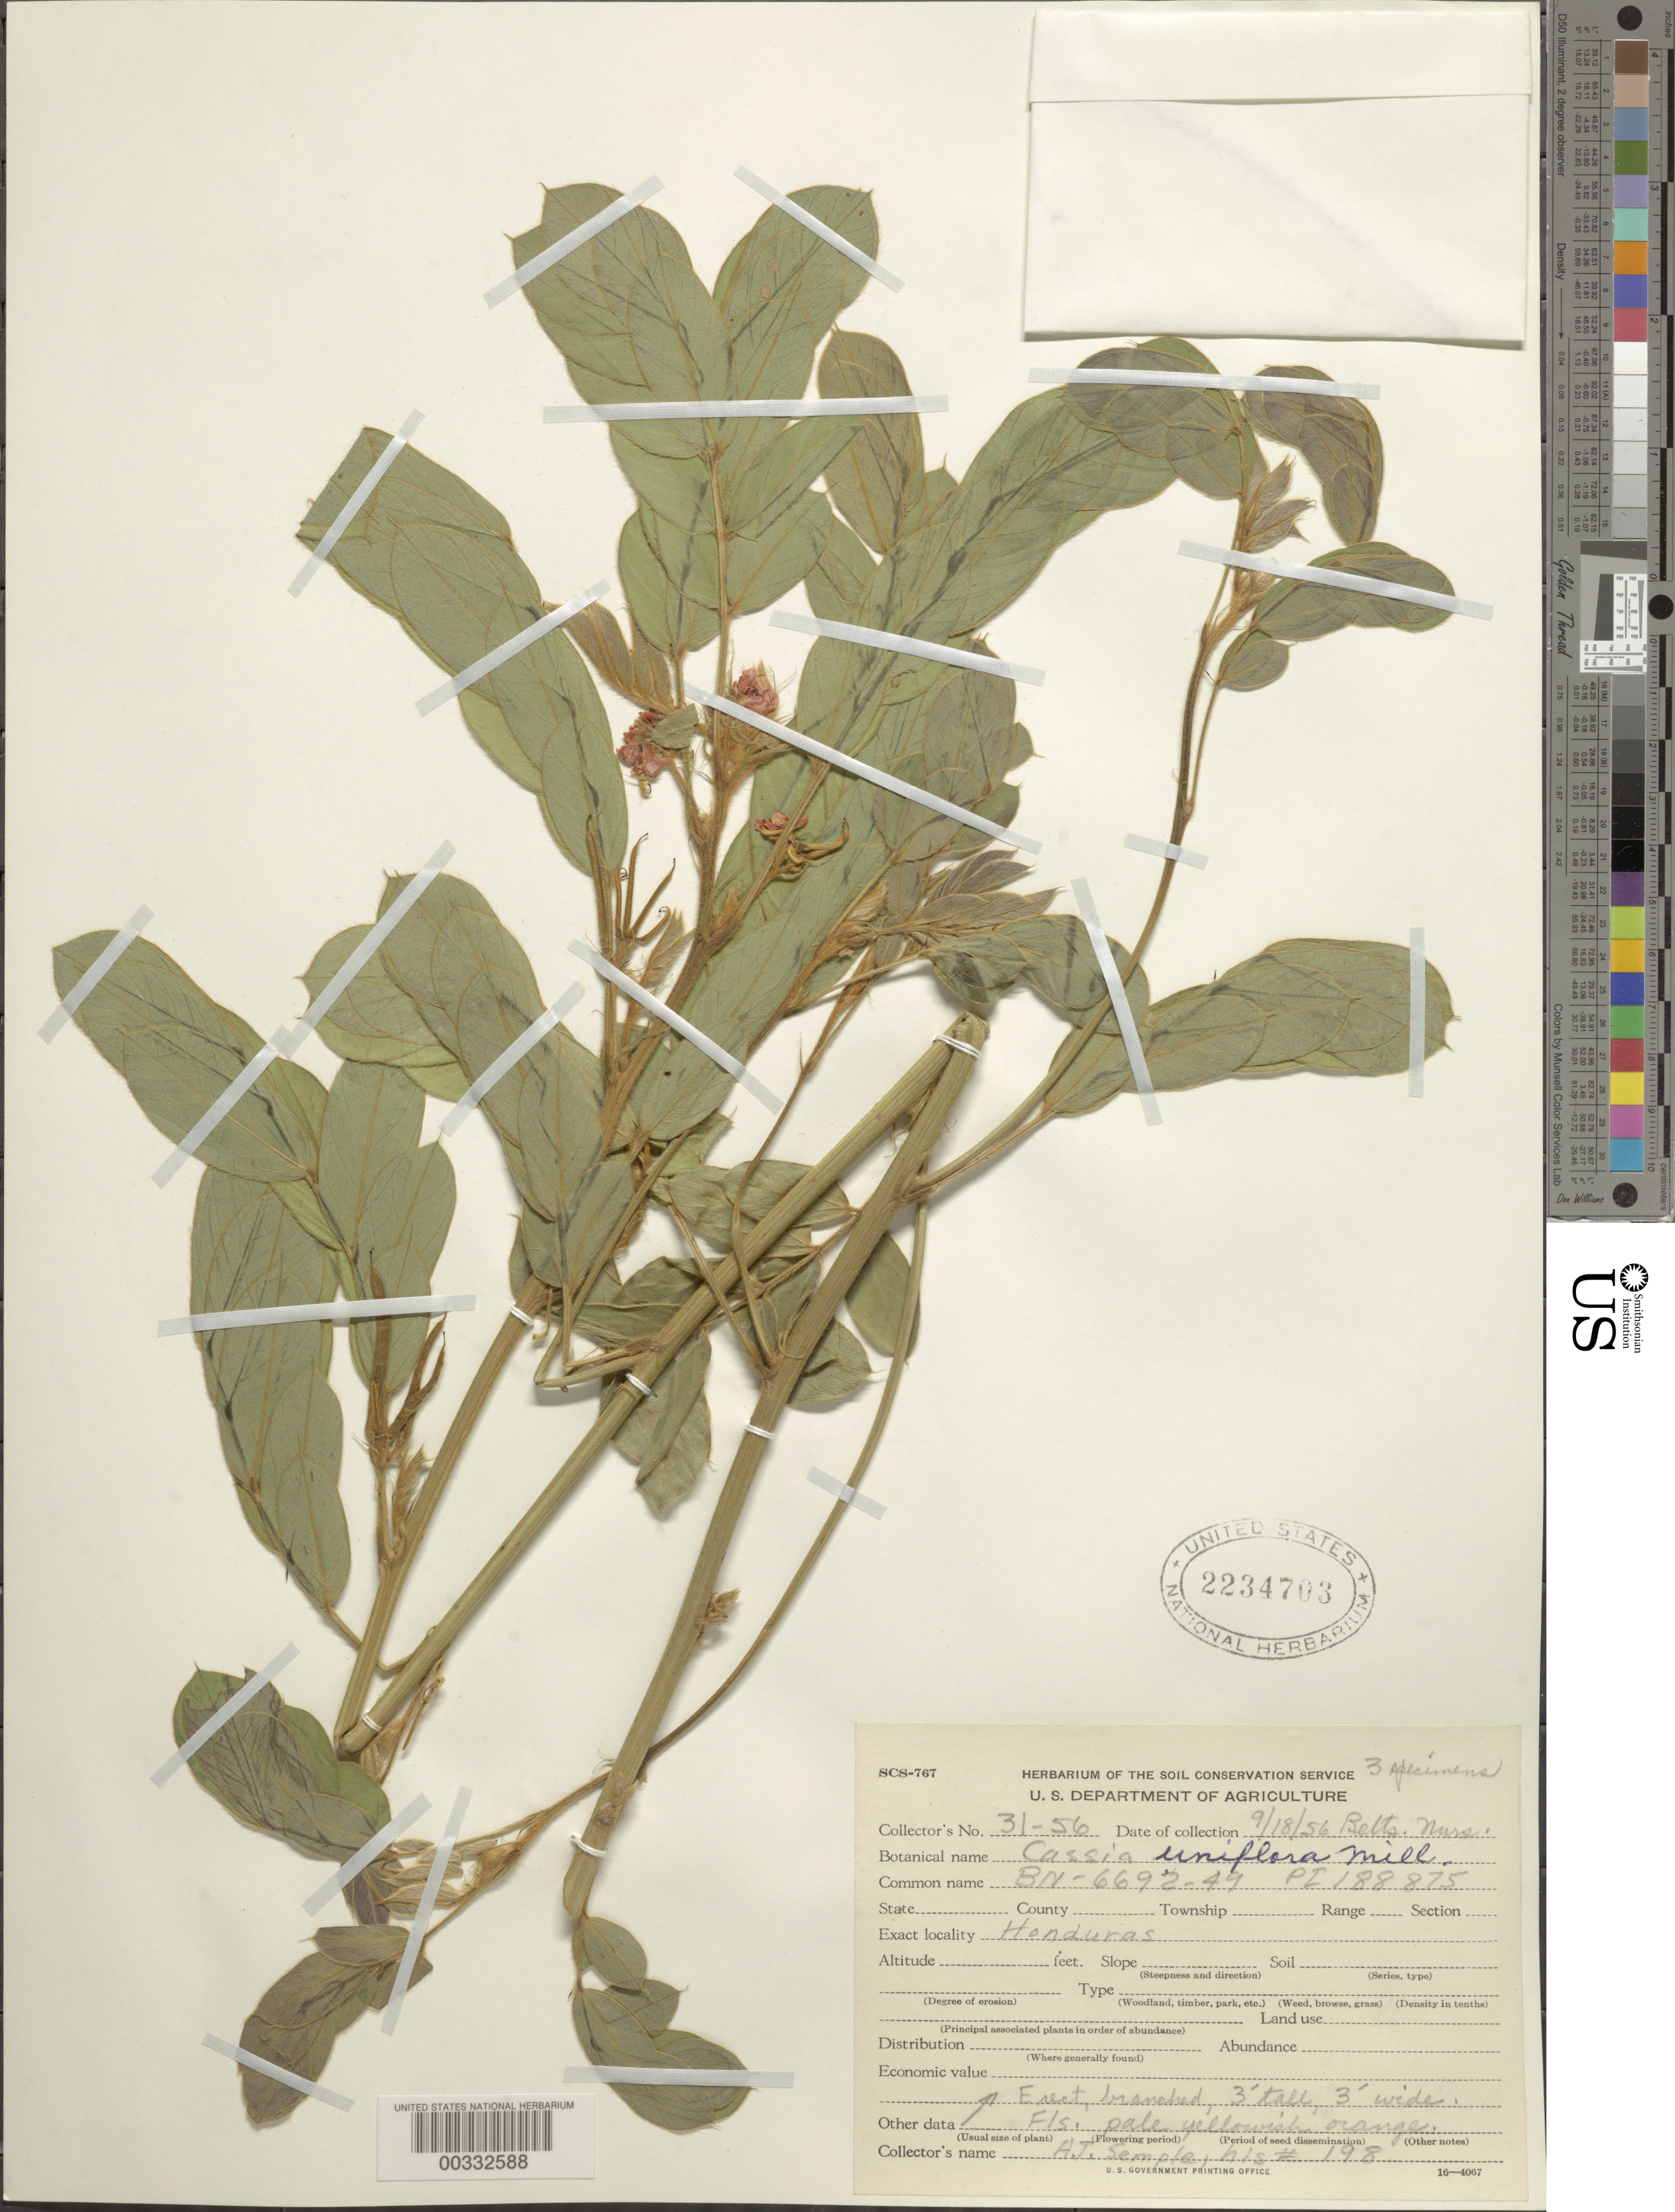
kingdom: Plantae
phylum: Tracheophyta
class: Magnoliopsida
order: Fabales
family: Fabaceae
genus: Senna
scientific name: Senna uniflora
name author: (Mill.) H.S. Irwin & Barneby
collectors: A. Semple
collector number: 31-56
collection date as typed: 18 Sep 1956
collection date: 1956-09-18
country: Honduras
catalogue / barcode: US 2234703